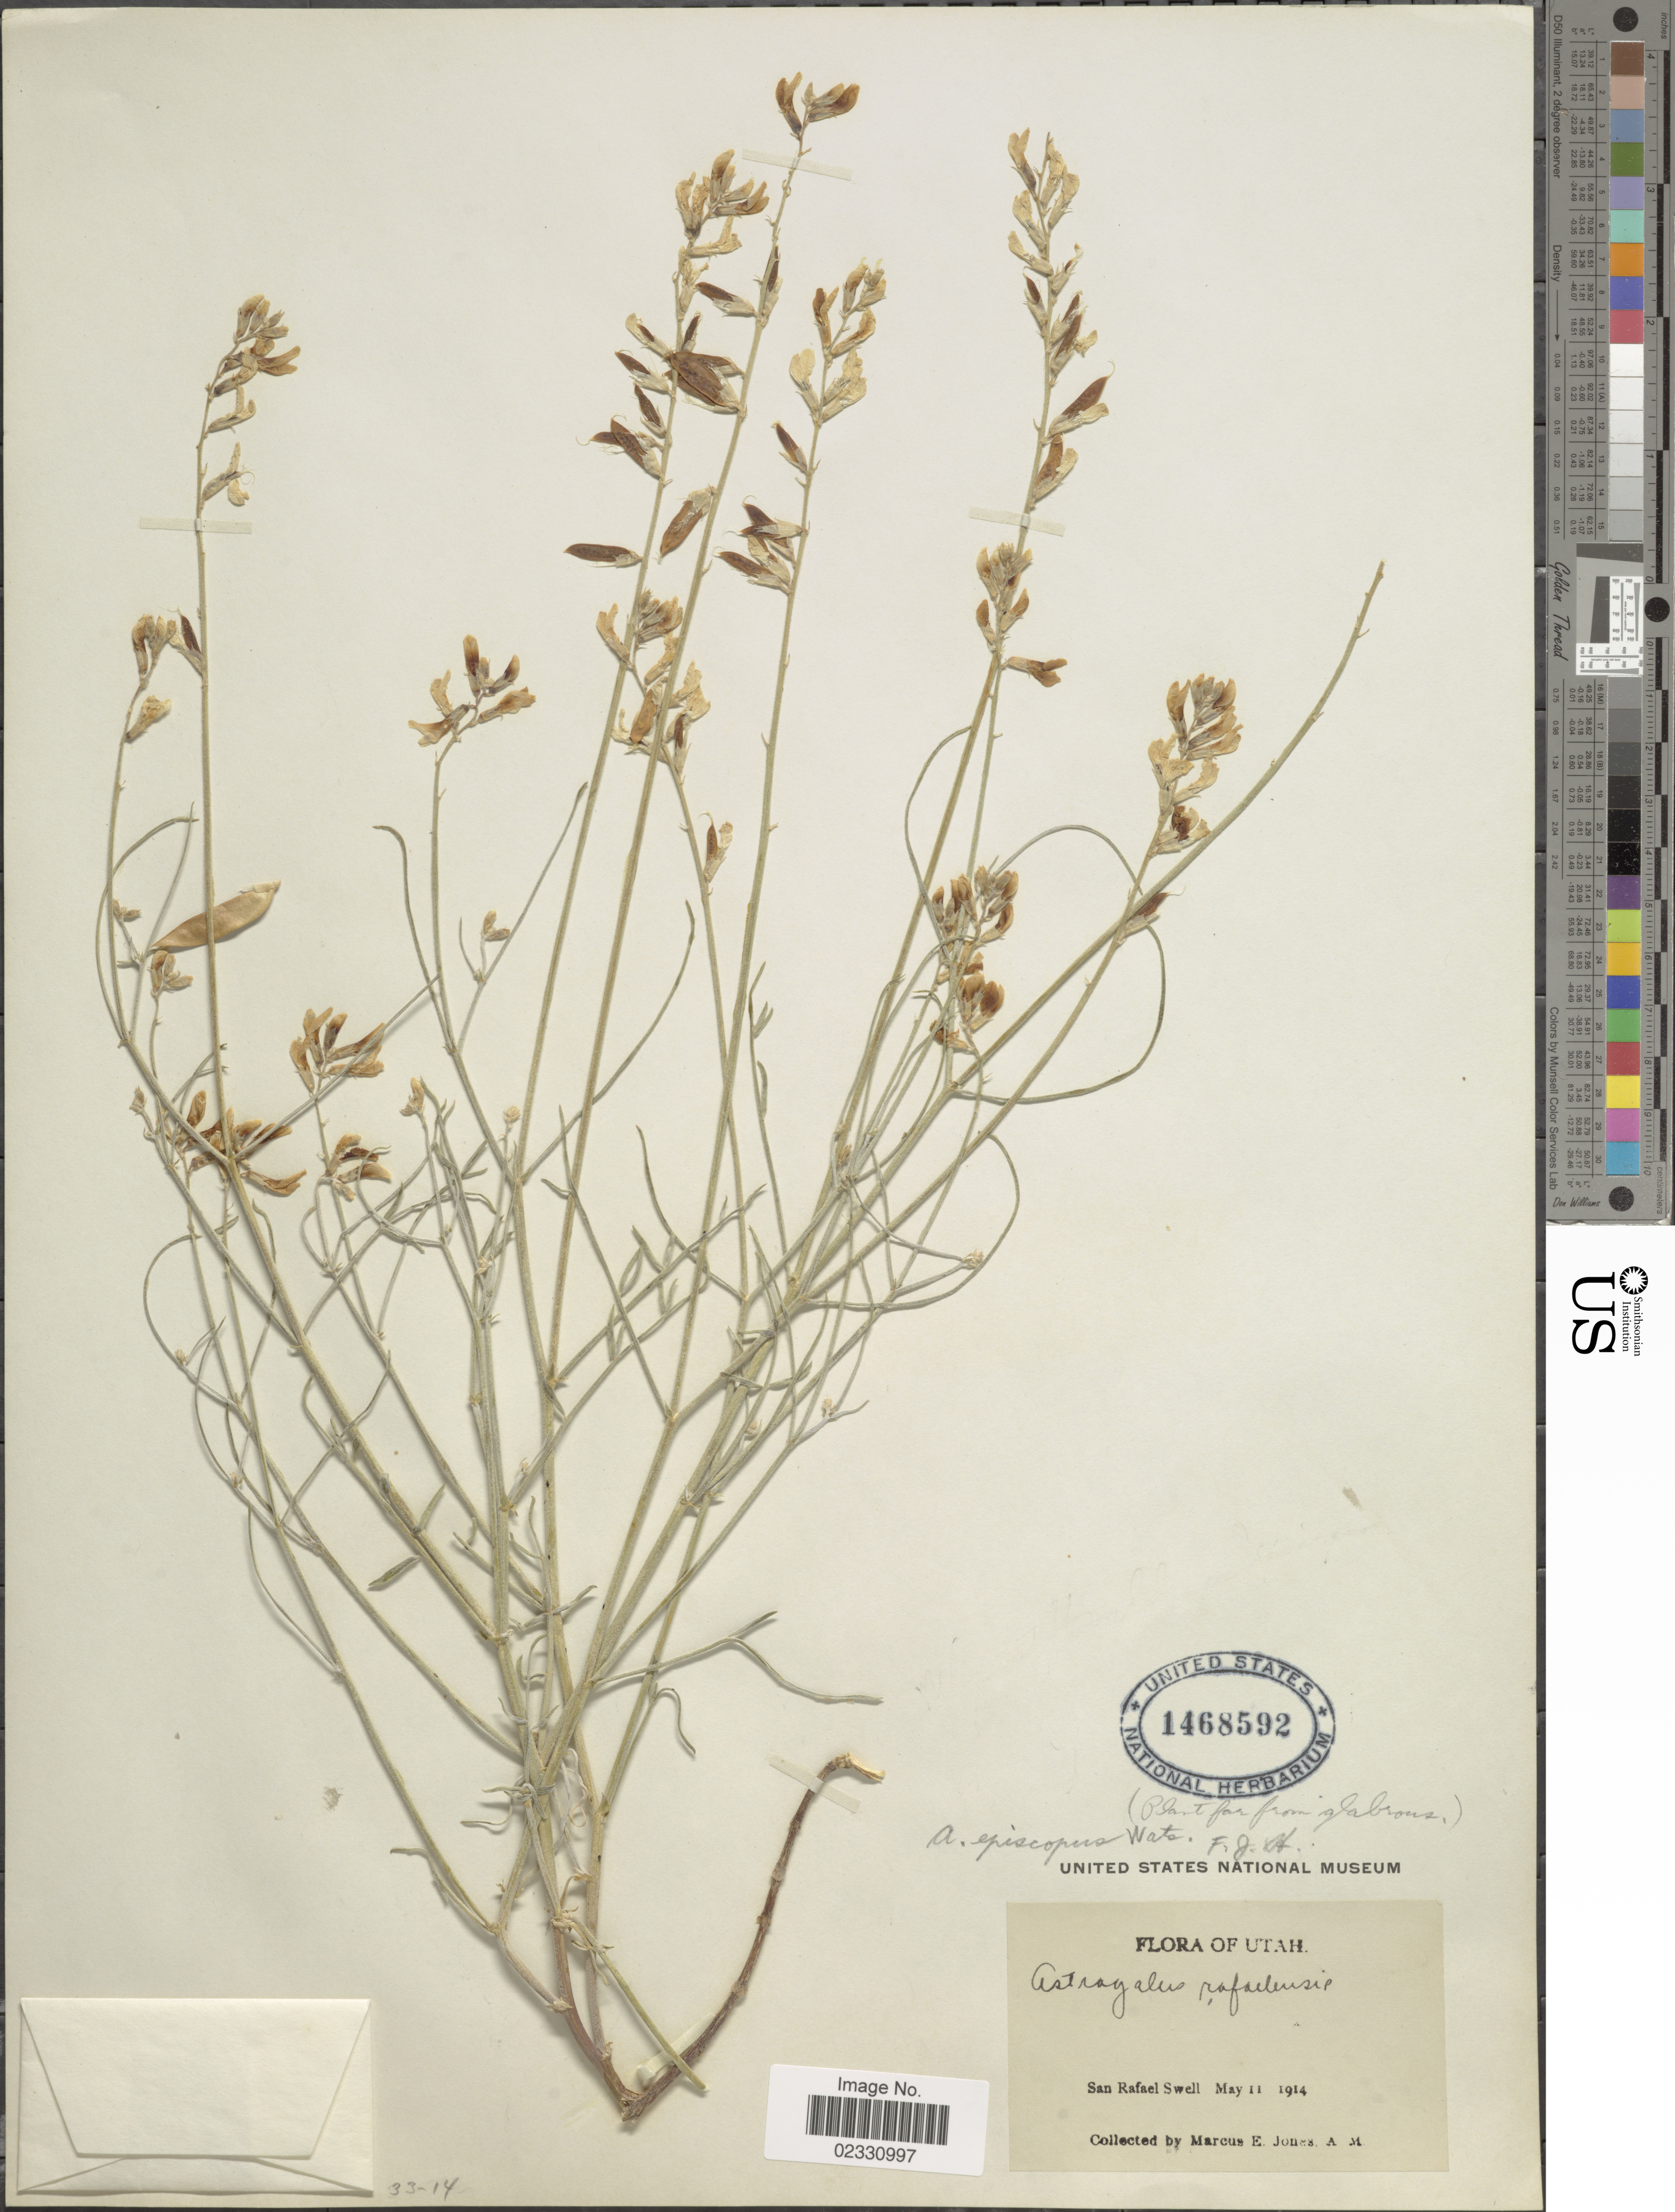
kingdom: Plantae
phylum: Tracheophyta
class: Magnoliopsida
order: Fabales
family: Fabaceae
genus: Astragalus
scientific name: Astragalus episcopus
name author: S. Watson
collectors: M. E. Jones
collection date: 1914-05-11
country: United States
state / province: Utah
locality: San Rafael Swell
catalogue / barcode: US 1468592